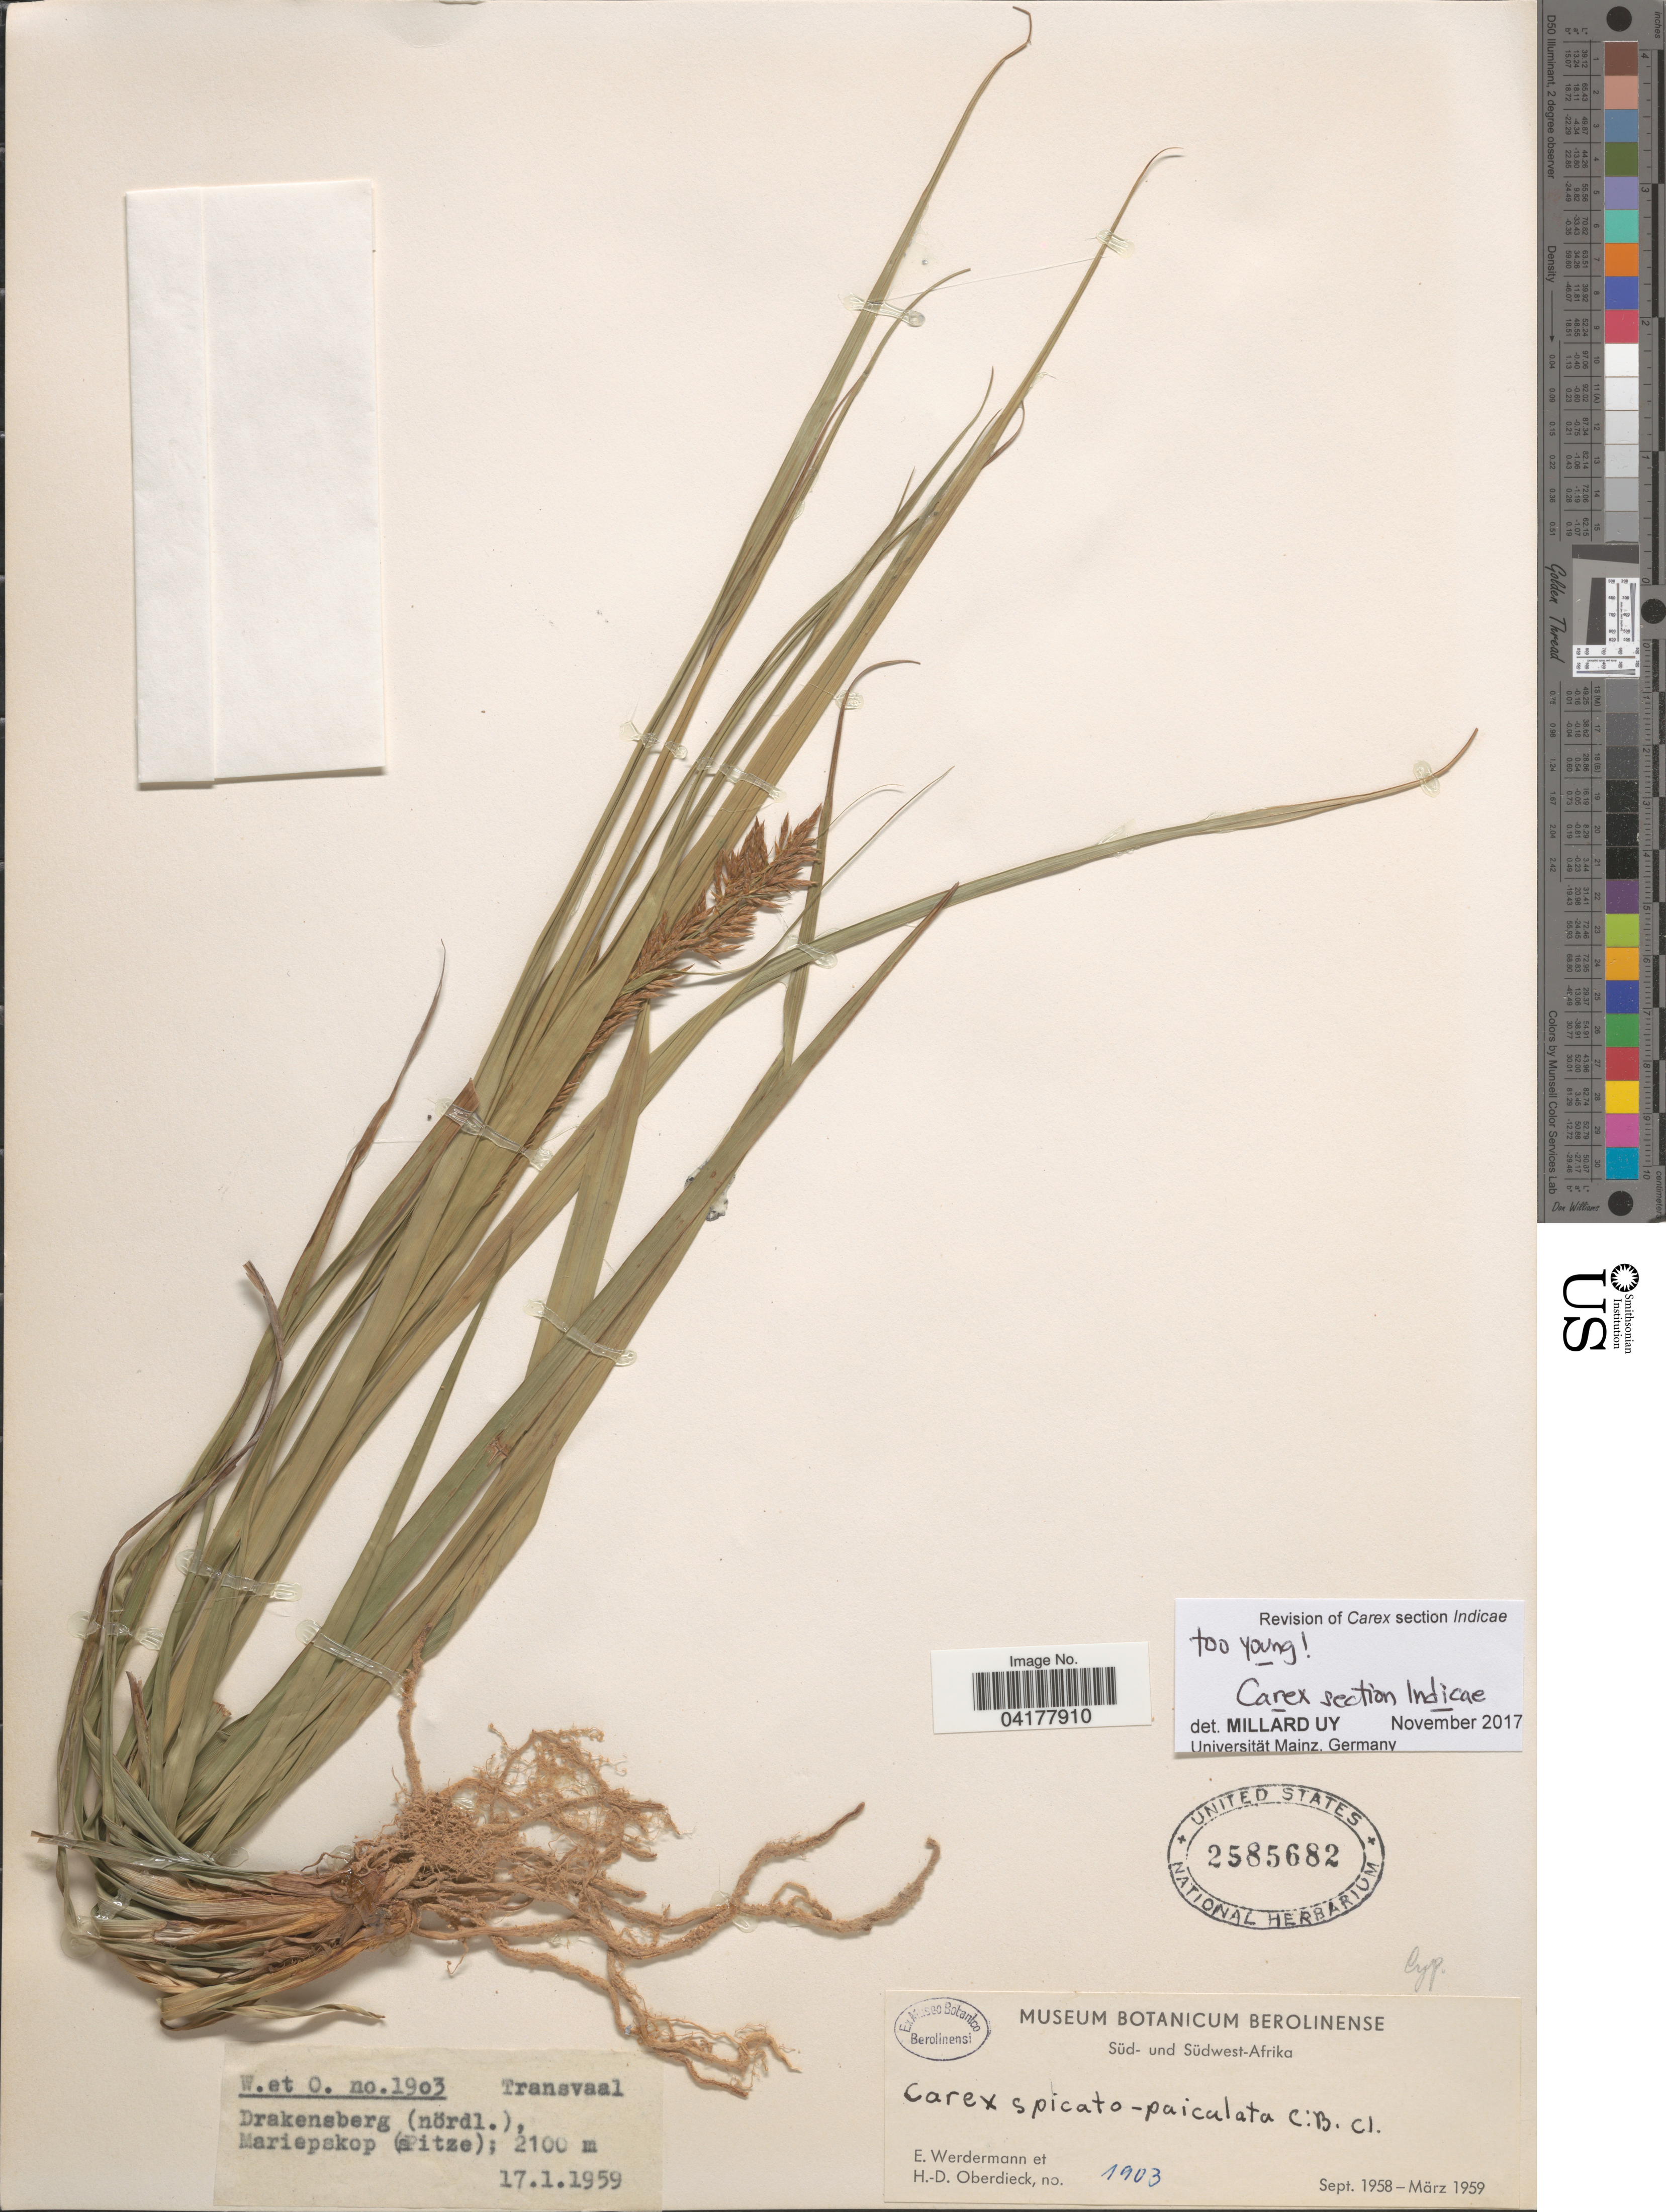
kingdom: Plantae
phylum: Tracheophyta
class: Liliopsida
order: Poales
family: Cyperaceae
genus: Carex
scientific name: Carex sp.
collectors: E. Werdermann & H. Oberdieck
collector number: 1903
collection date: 1959-01-17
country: South Africa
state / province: Mpumalanga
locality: Transvaal. Drakensberg (nördl.), Mariepakop (Pitze).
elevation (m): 2100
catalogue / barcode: US 2585682